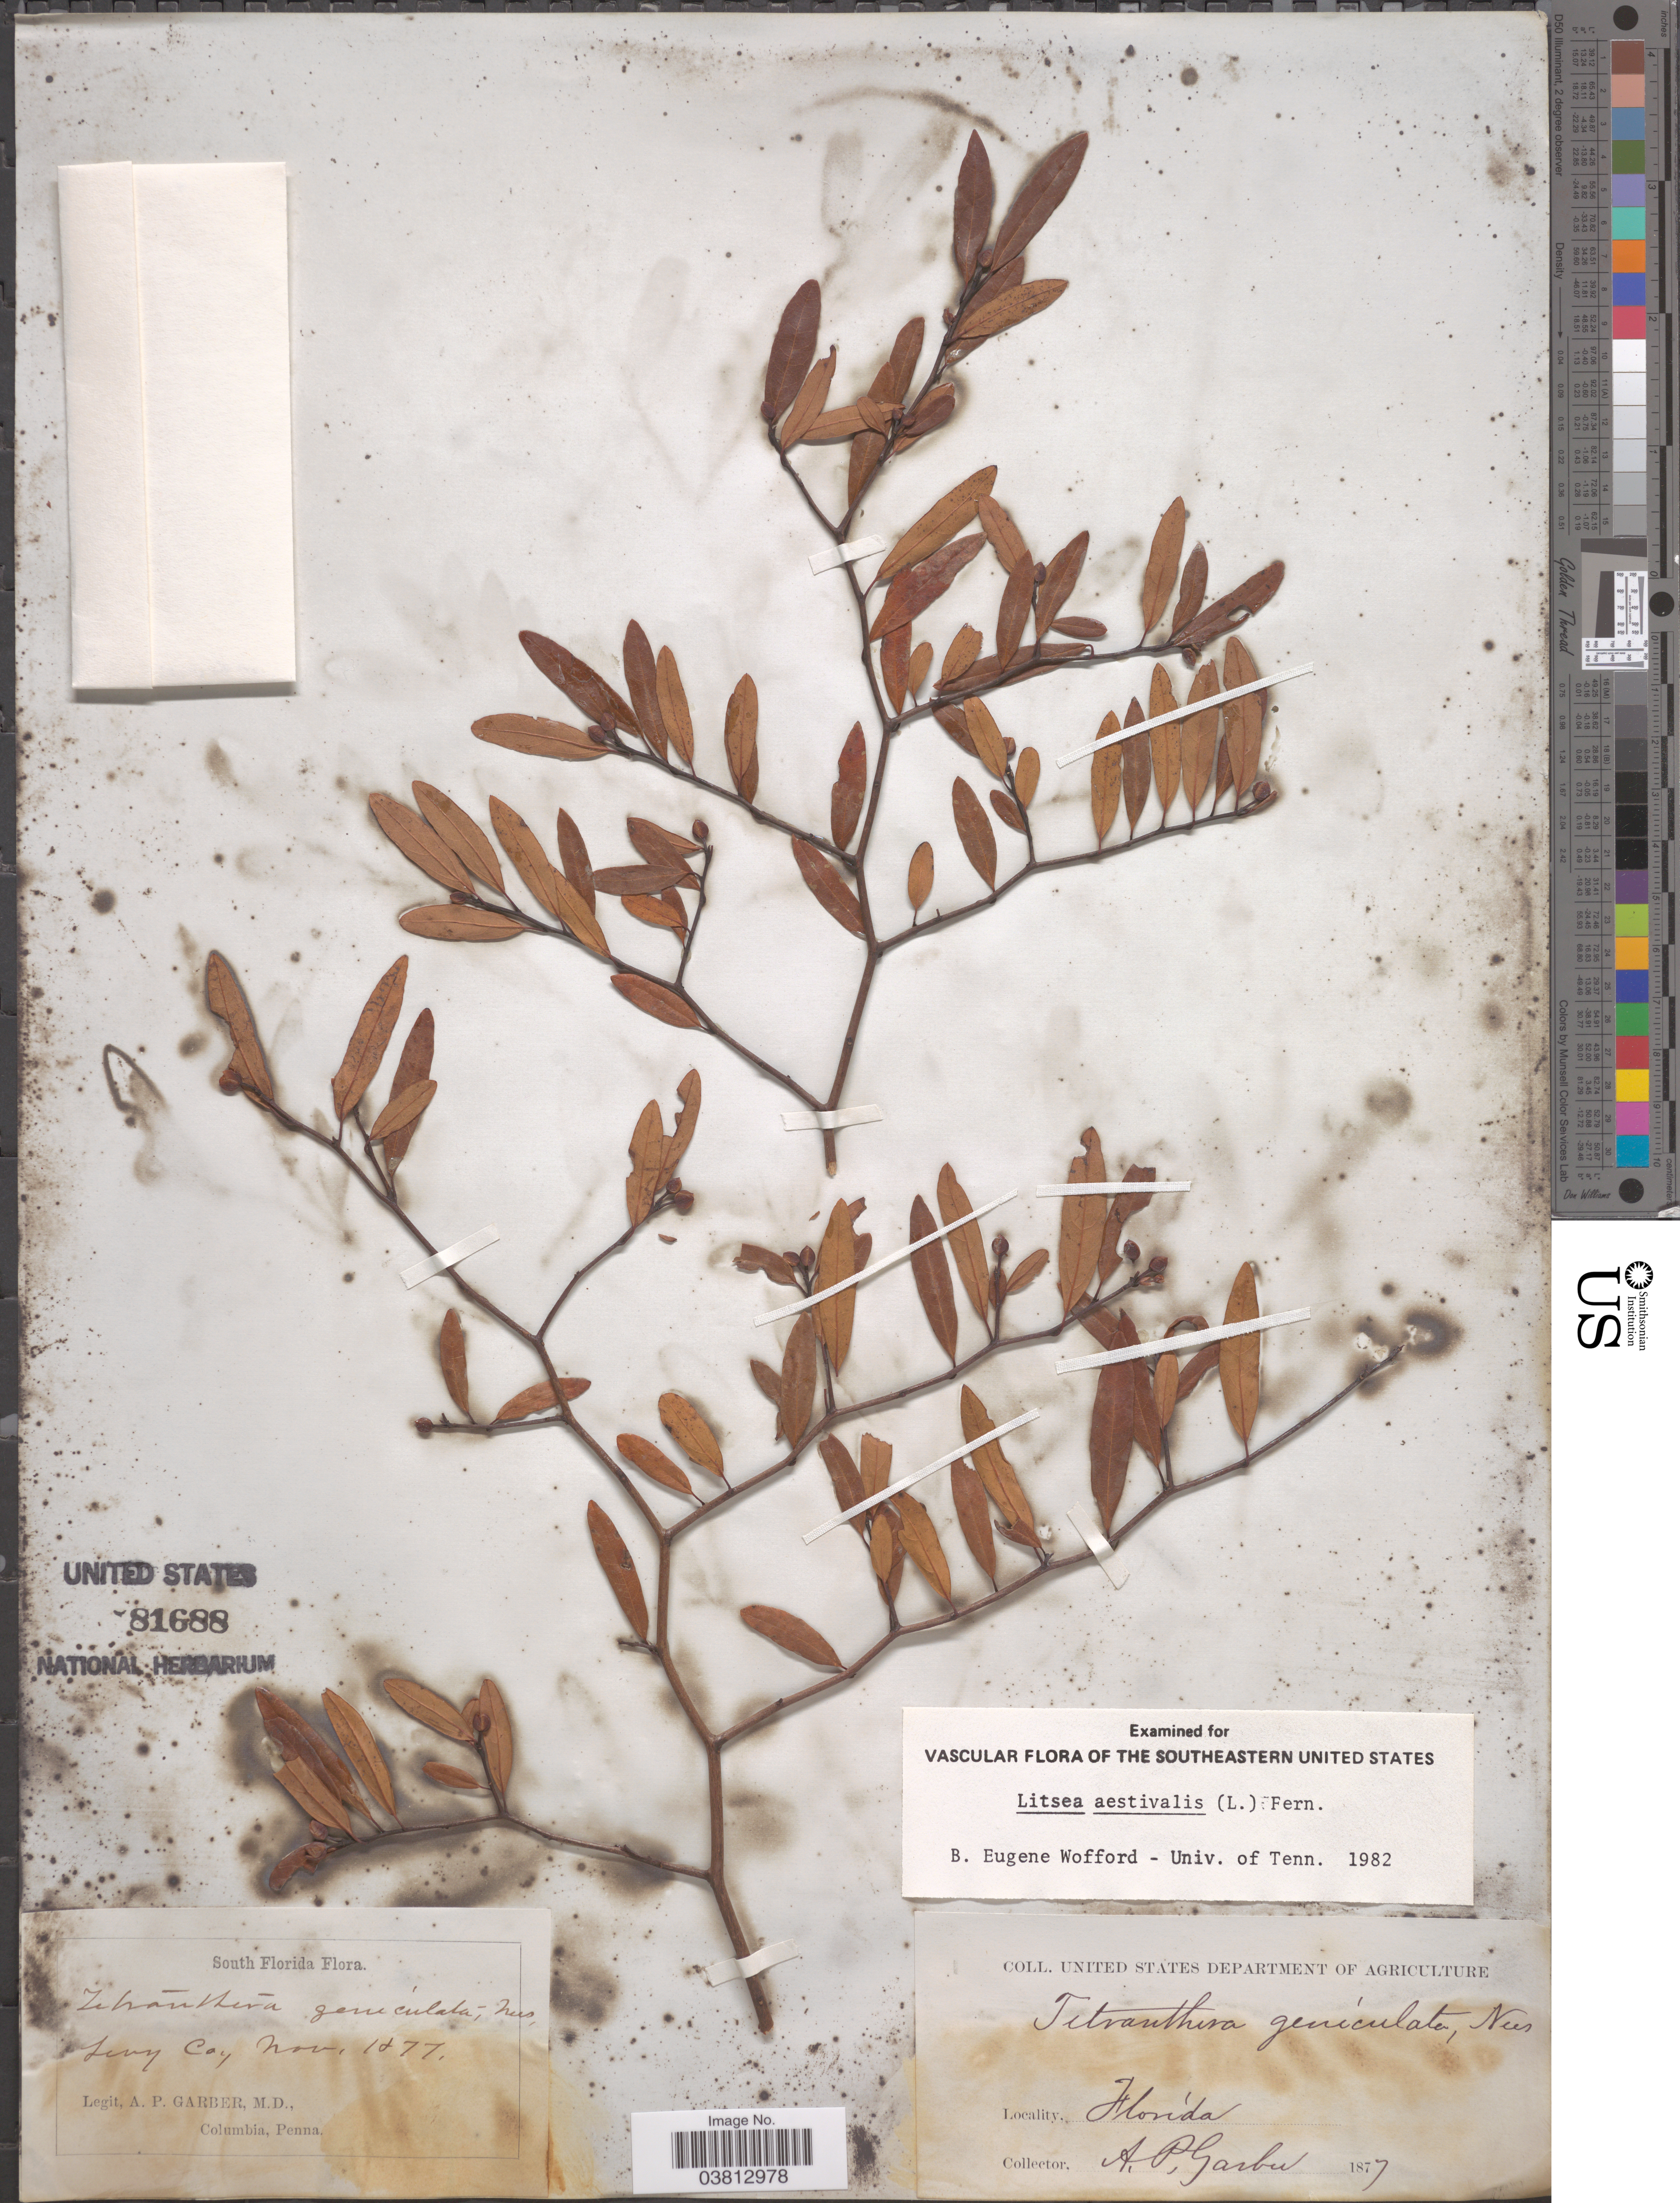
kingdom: Plantae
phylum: Tracheophyta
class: Magnoliopsida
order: Laurales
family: Lauraceae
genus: Litsea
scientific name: Litsea aestivalis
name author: (L.) Fernald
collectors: A. P. Garber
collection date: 1877-11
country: United States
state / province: Florida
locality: South Florida. Levy Cay.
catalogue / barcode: US 81688